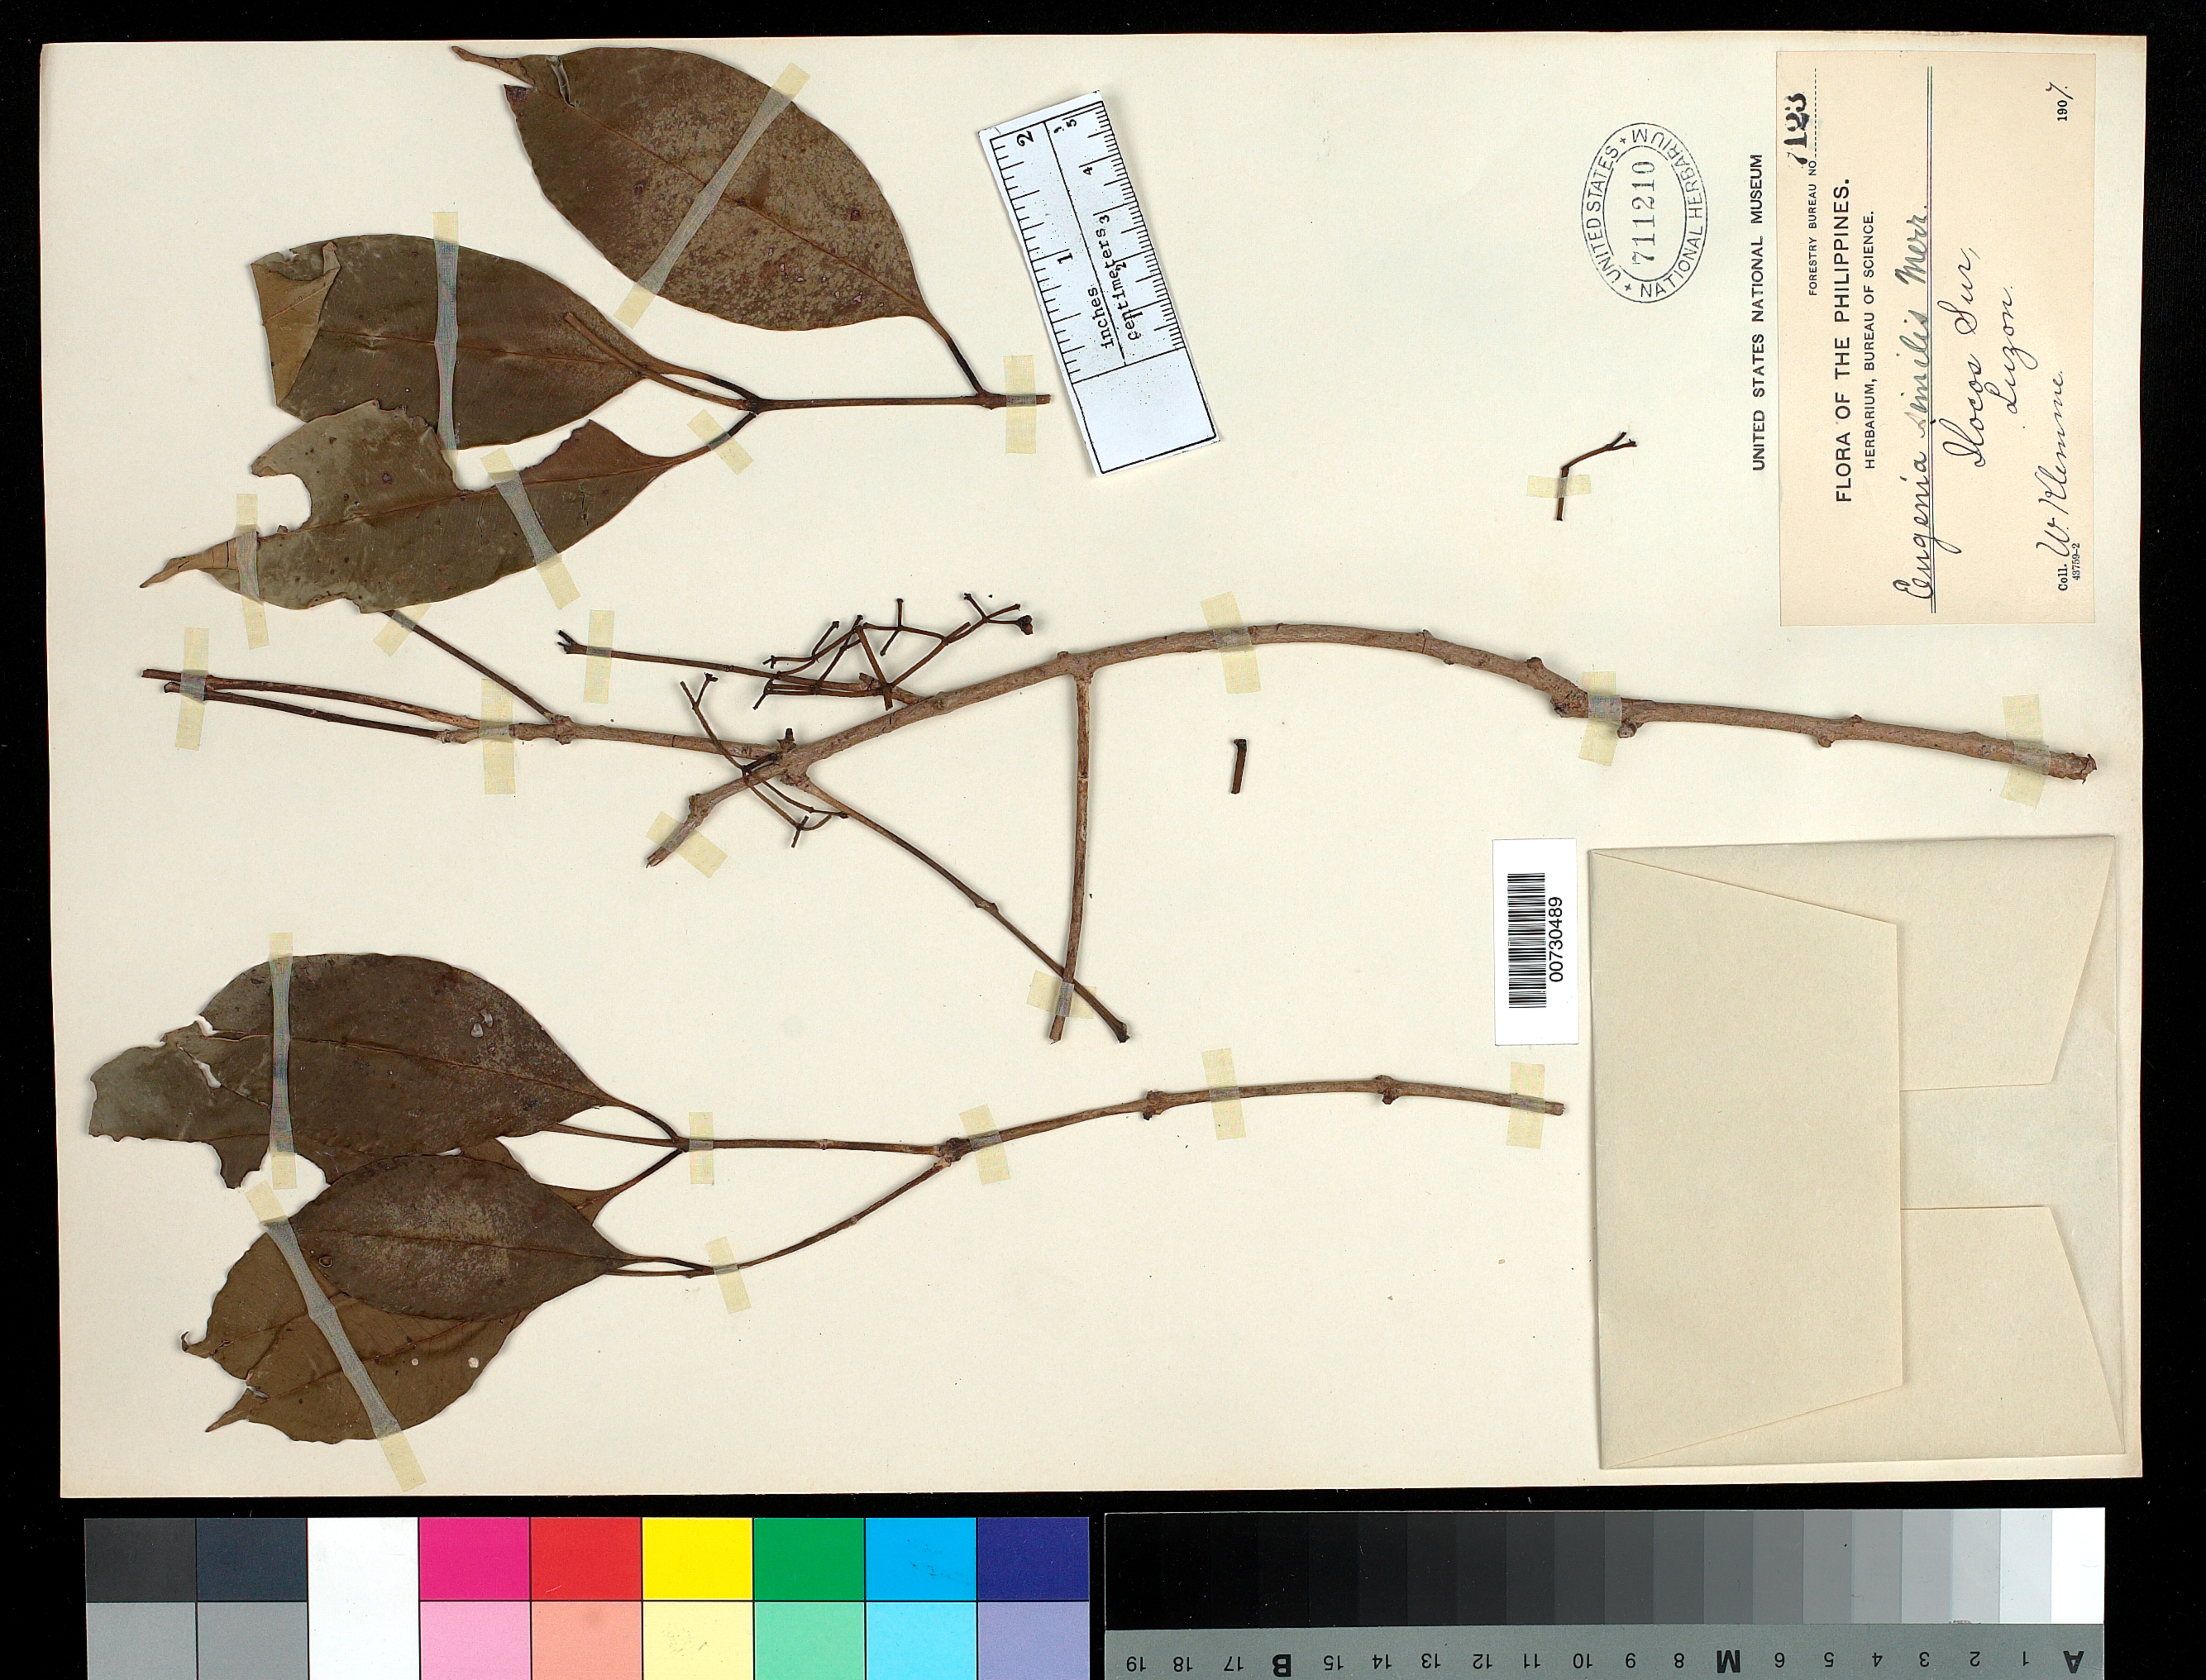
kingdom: Plantae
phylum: Tracheophyta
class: Magnoliopsida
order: Myrtales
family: Myrtaceae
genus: Syzygium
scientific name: Syzygium simile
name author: (Merr.) Merr.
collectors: W. Klemme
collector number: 7123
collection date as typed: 1907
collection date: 1907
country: Philippines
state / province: Ilocos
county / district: Ilocos Sur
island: Luzon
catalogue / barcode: US 711210